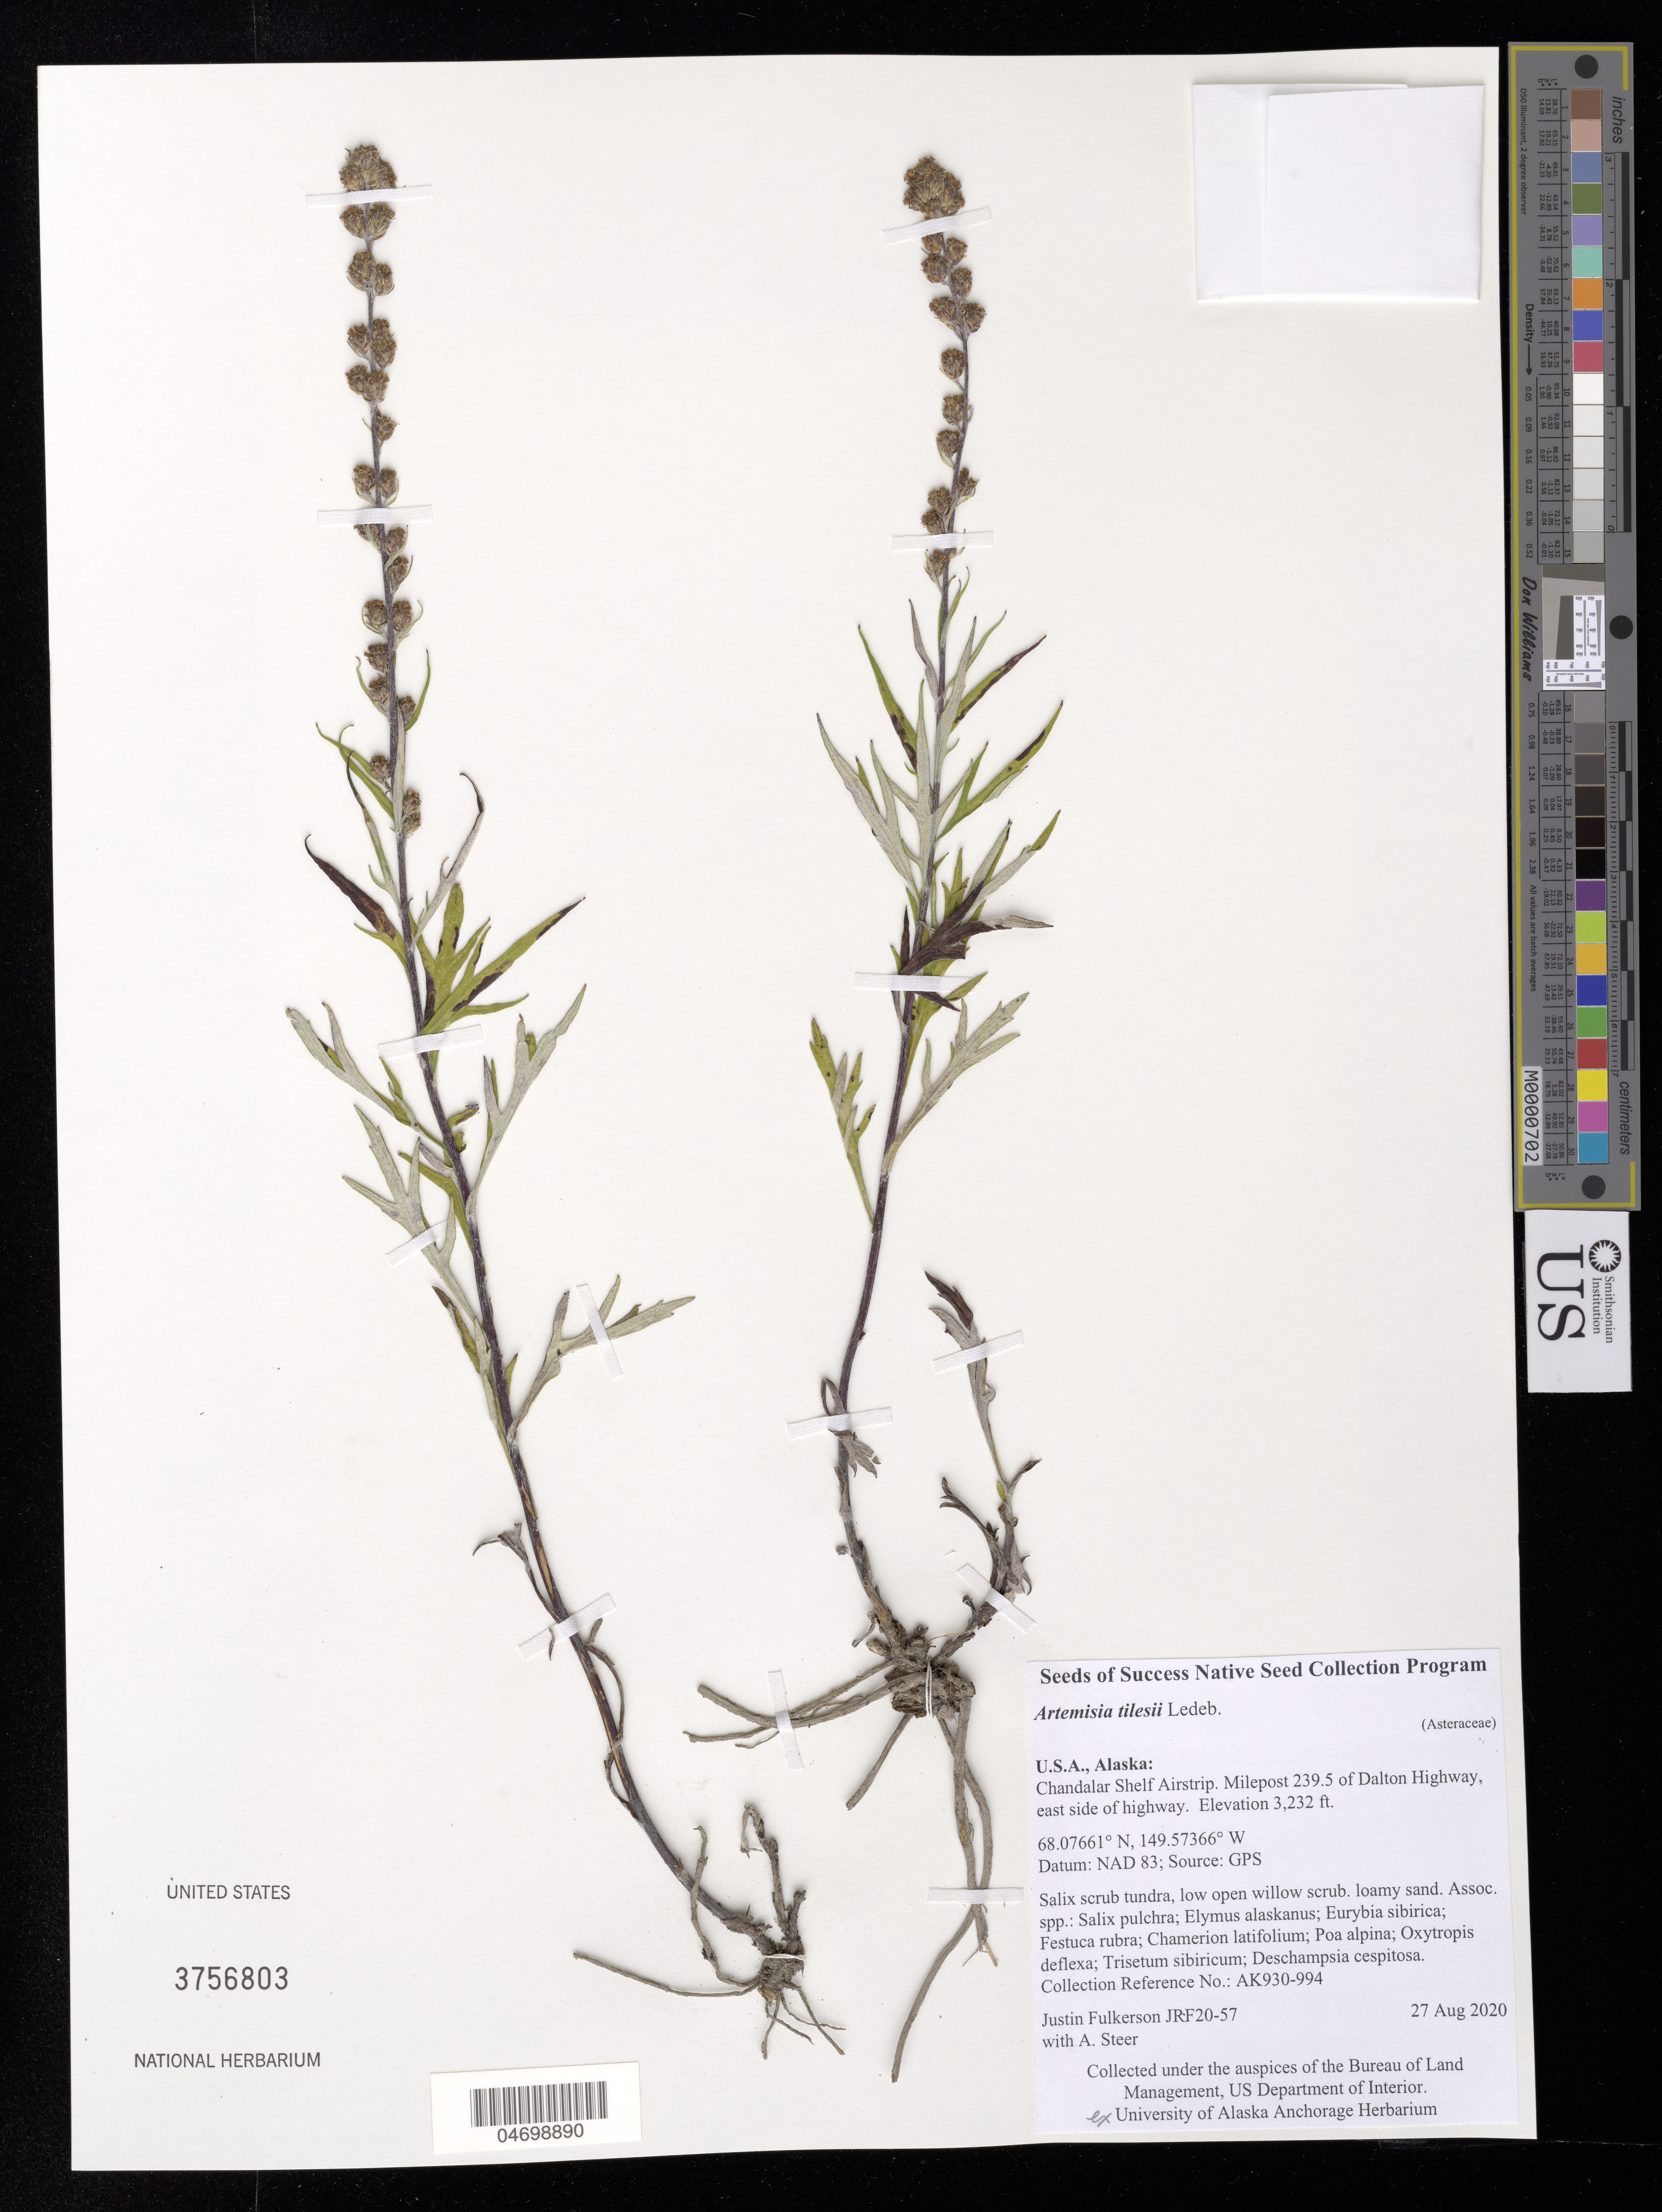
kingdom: Plantae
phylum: Tracheophyta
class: Magnoliopsida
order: Asterales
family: Asteraceae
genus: Artemisia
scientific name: Artemisia tilesii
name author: Ledeb.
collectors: J. Fulkerson & A. Steer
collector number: AK930-994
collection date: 2020-08-27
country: United States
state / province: Alaska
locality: Chandalar Shelf Airstrip. Milepost 239.5 of Dalton Hwy, east side of Hwy.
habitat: Salix scrub tundra, low open willow scrub, loamy sand. With Salix pulchra, Festuca rubra, Poa alpina, etc.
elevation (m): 985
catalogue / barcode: US 3756803